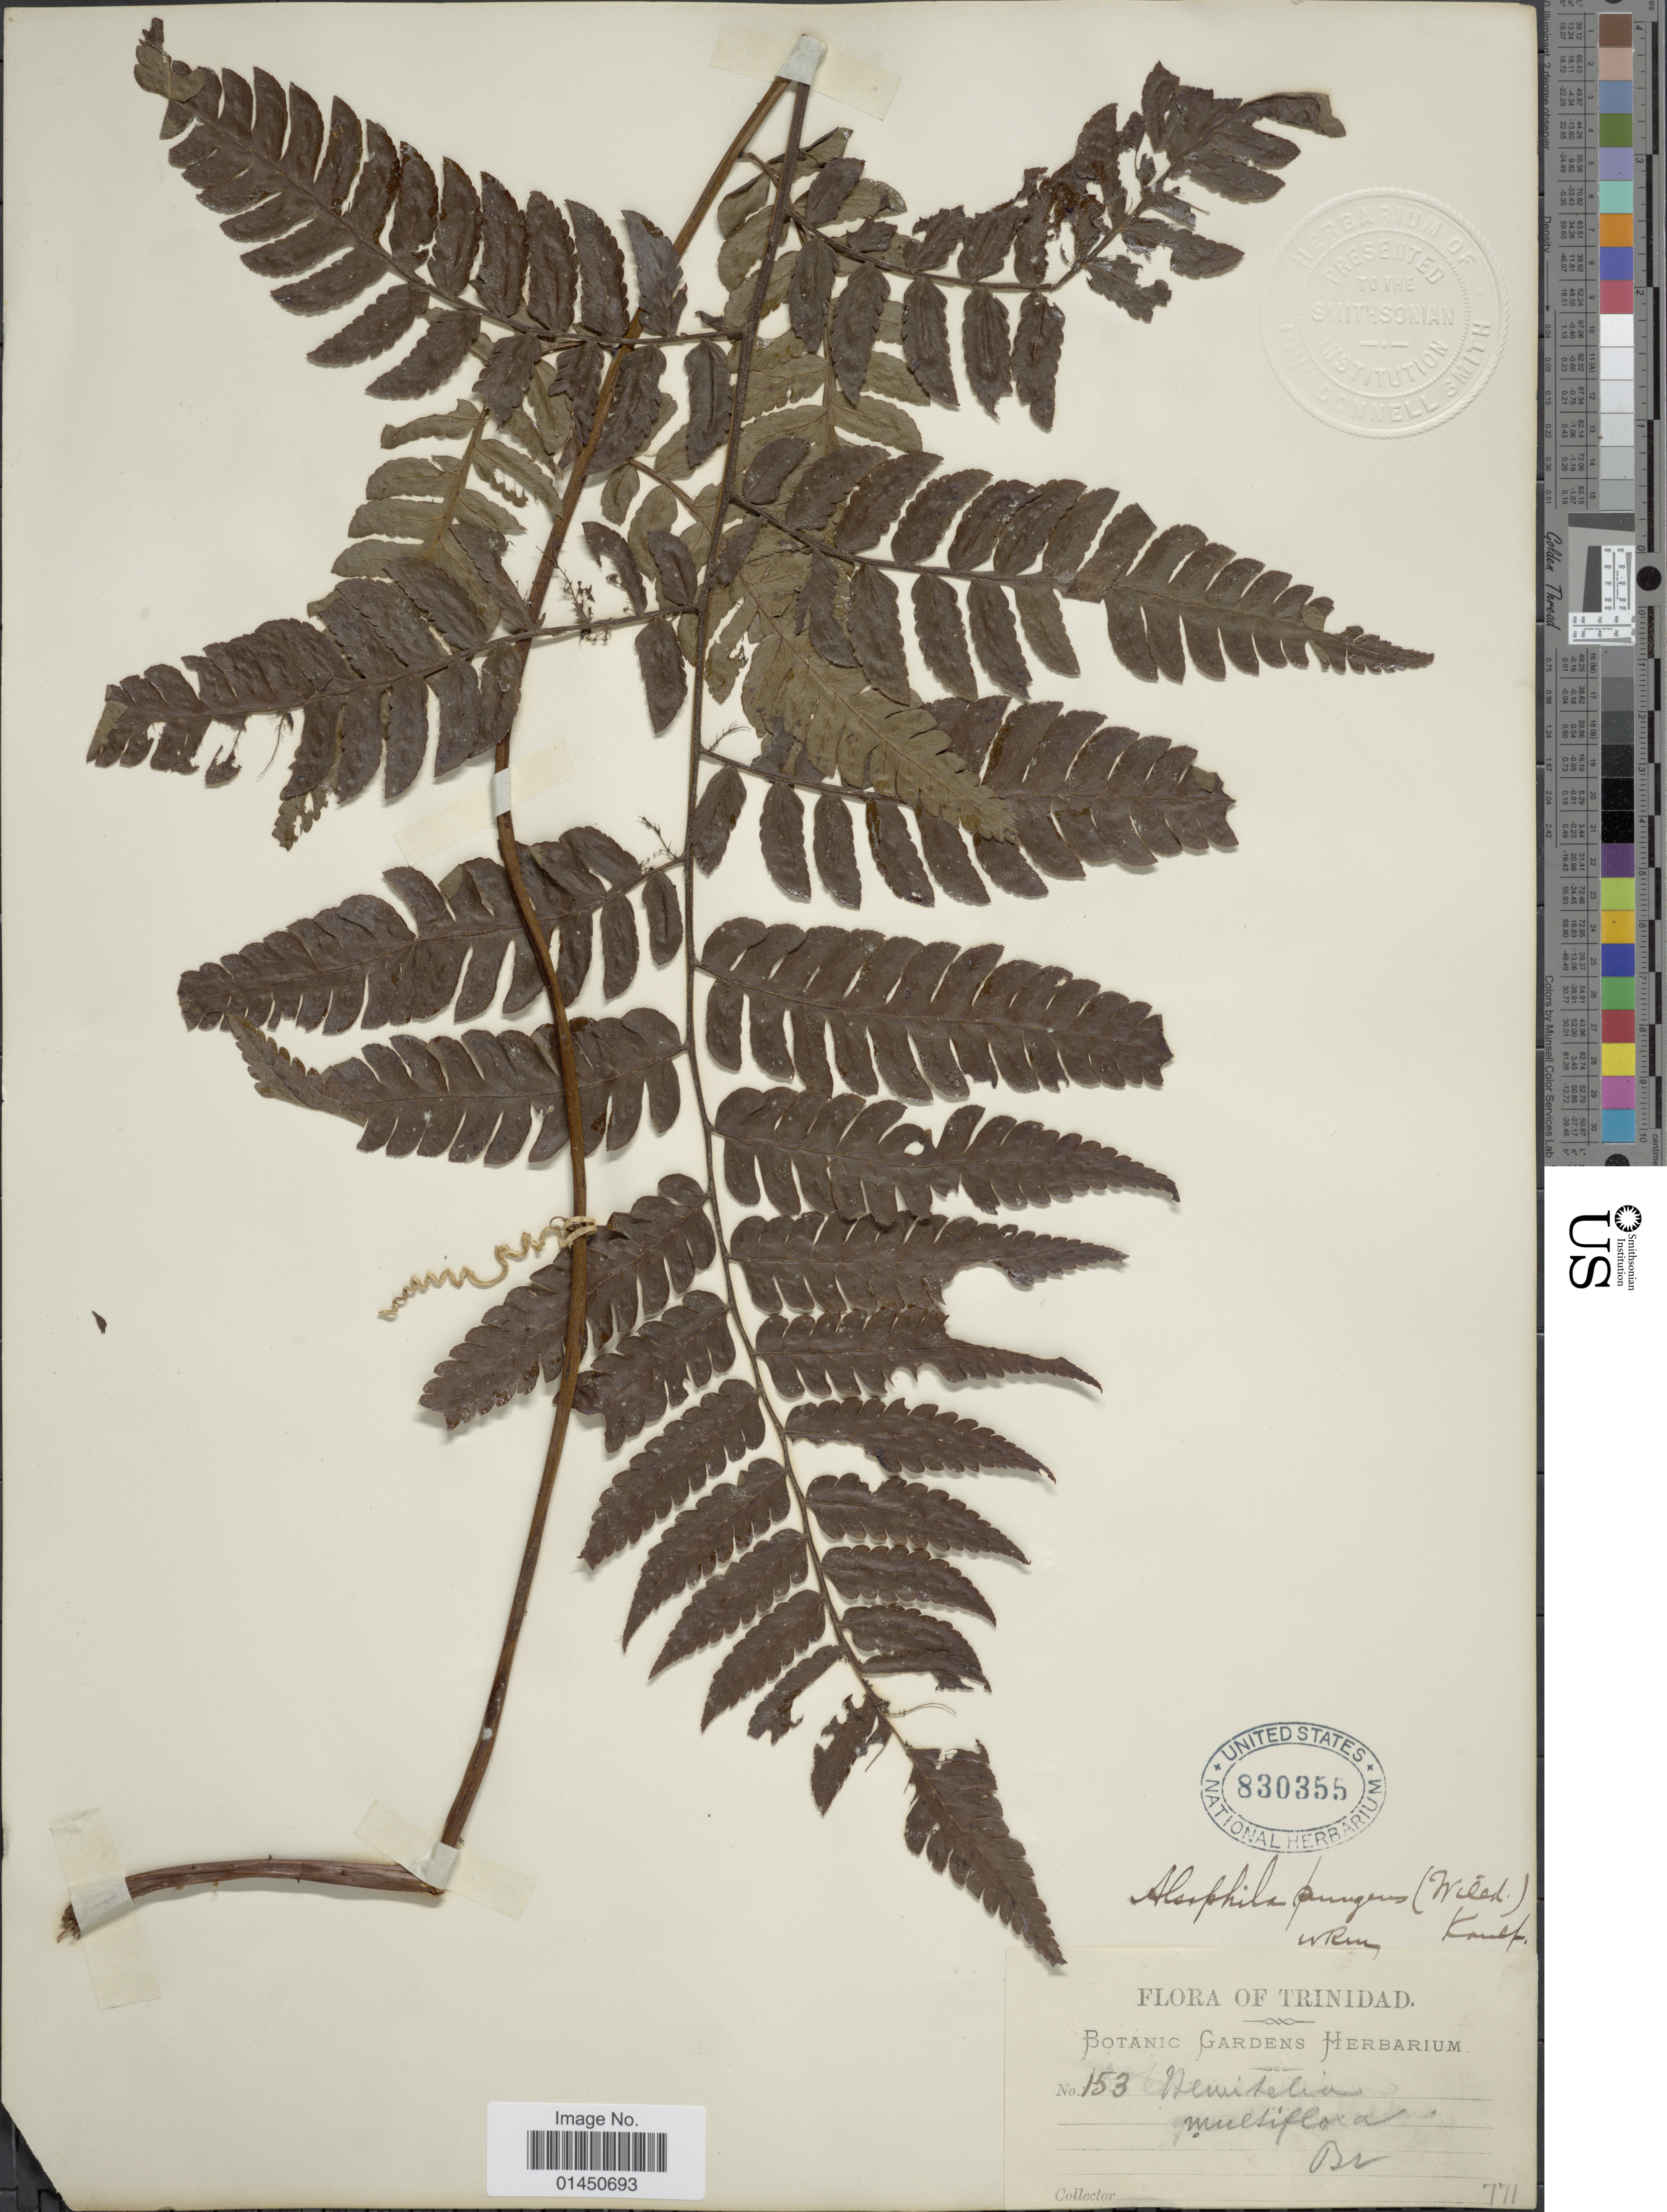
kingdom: Plantae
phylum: Tracheophyta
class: Polypodiopsida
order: Cyatheales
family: Cyatheaceae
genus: Cyathea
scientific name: Cyathea pungens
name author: (Willd.) Domin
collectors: ex herb. Bot. Gard.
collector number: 153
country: Trinidad and Tobago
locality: Trinidad.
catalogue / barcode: US 830355